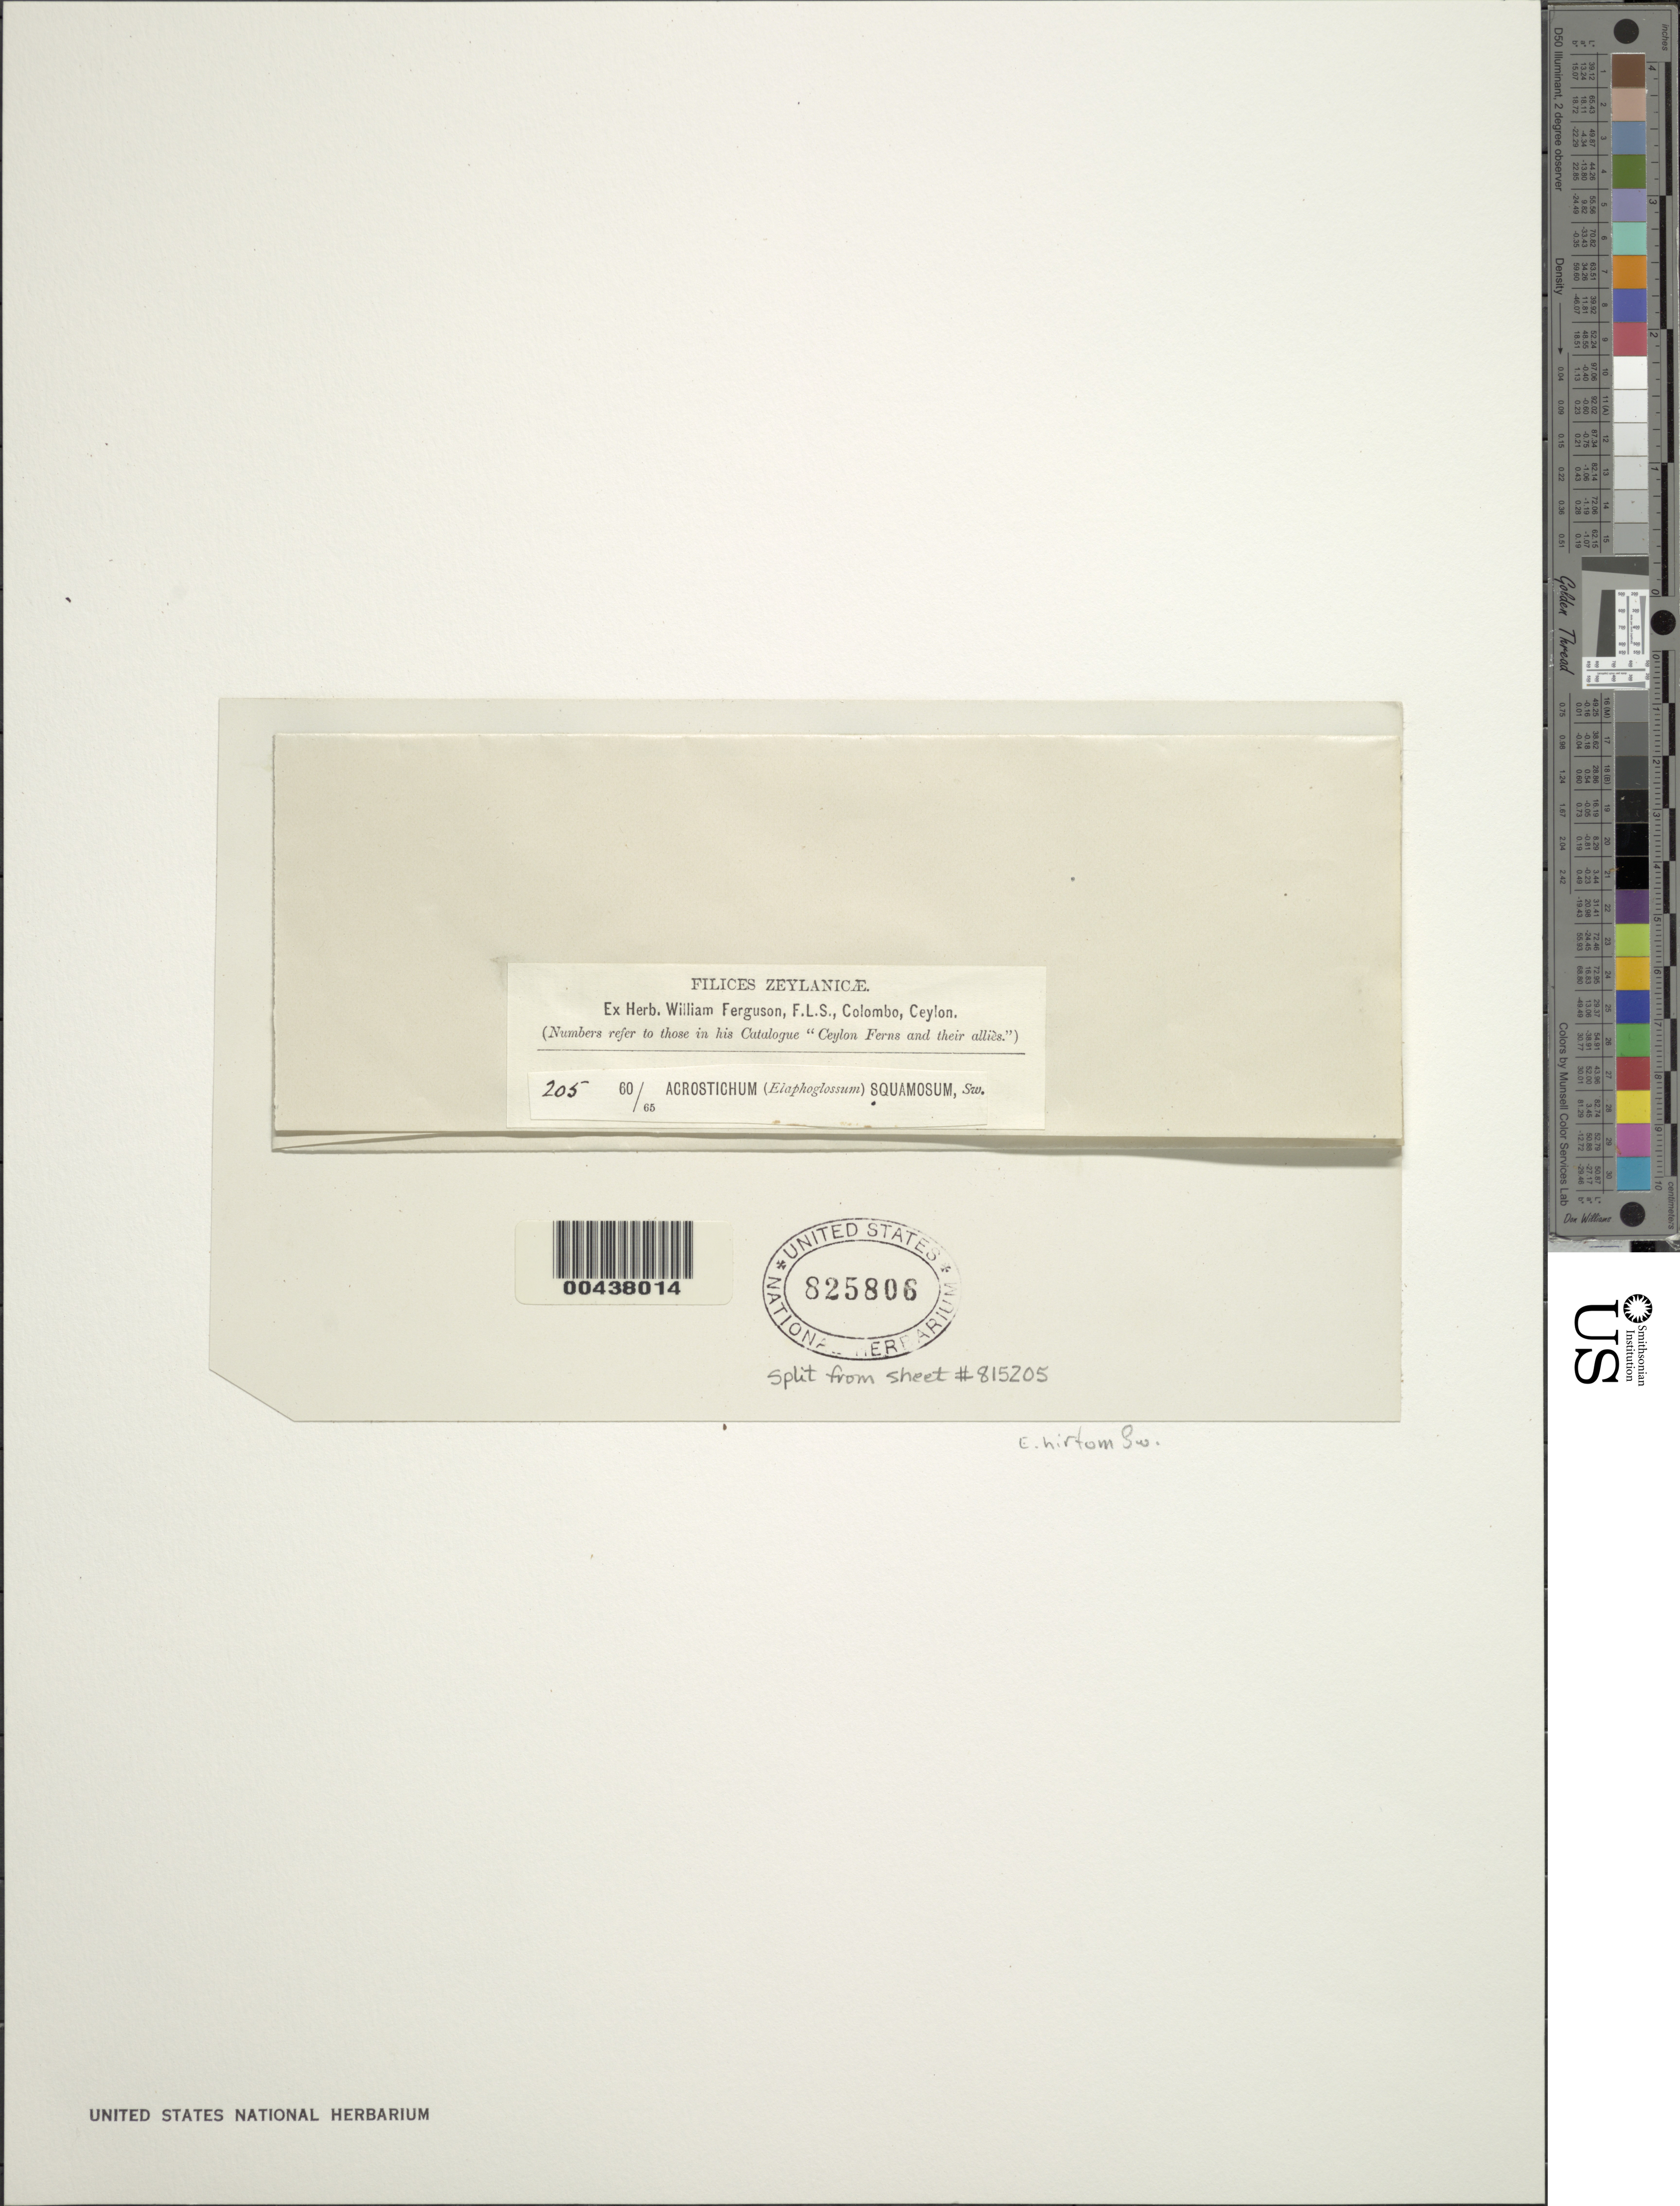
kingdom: Plantae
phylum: Tracheophyta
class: Polypodiopsida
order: Polypodiales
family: Dryopteridaceae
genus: Elaphoglossum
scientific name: Elaphoglossum squamosum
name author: Sw.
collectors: ex herb. W. Ferguson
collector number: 205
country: New Zealand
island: North Island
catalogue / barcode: US 825806